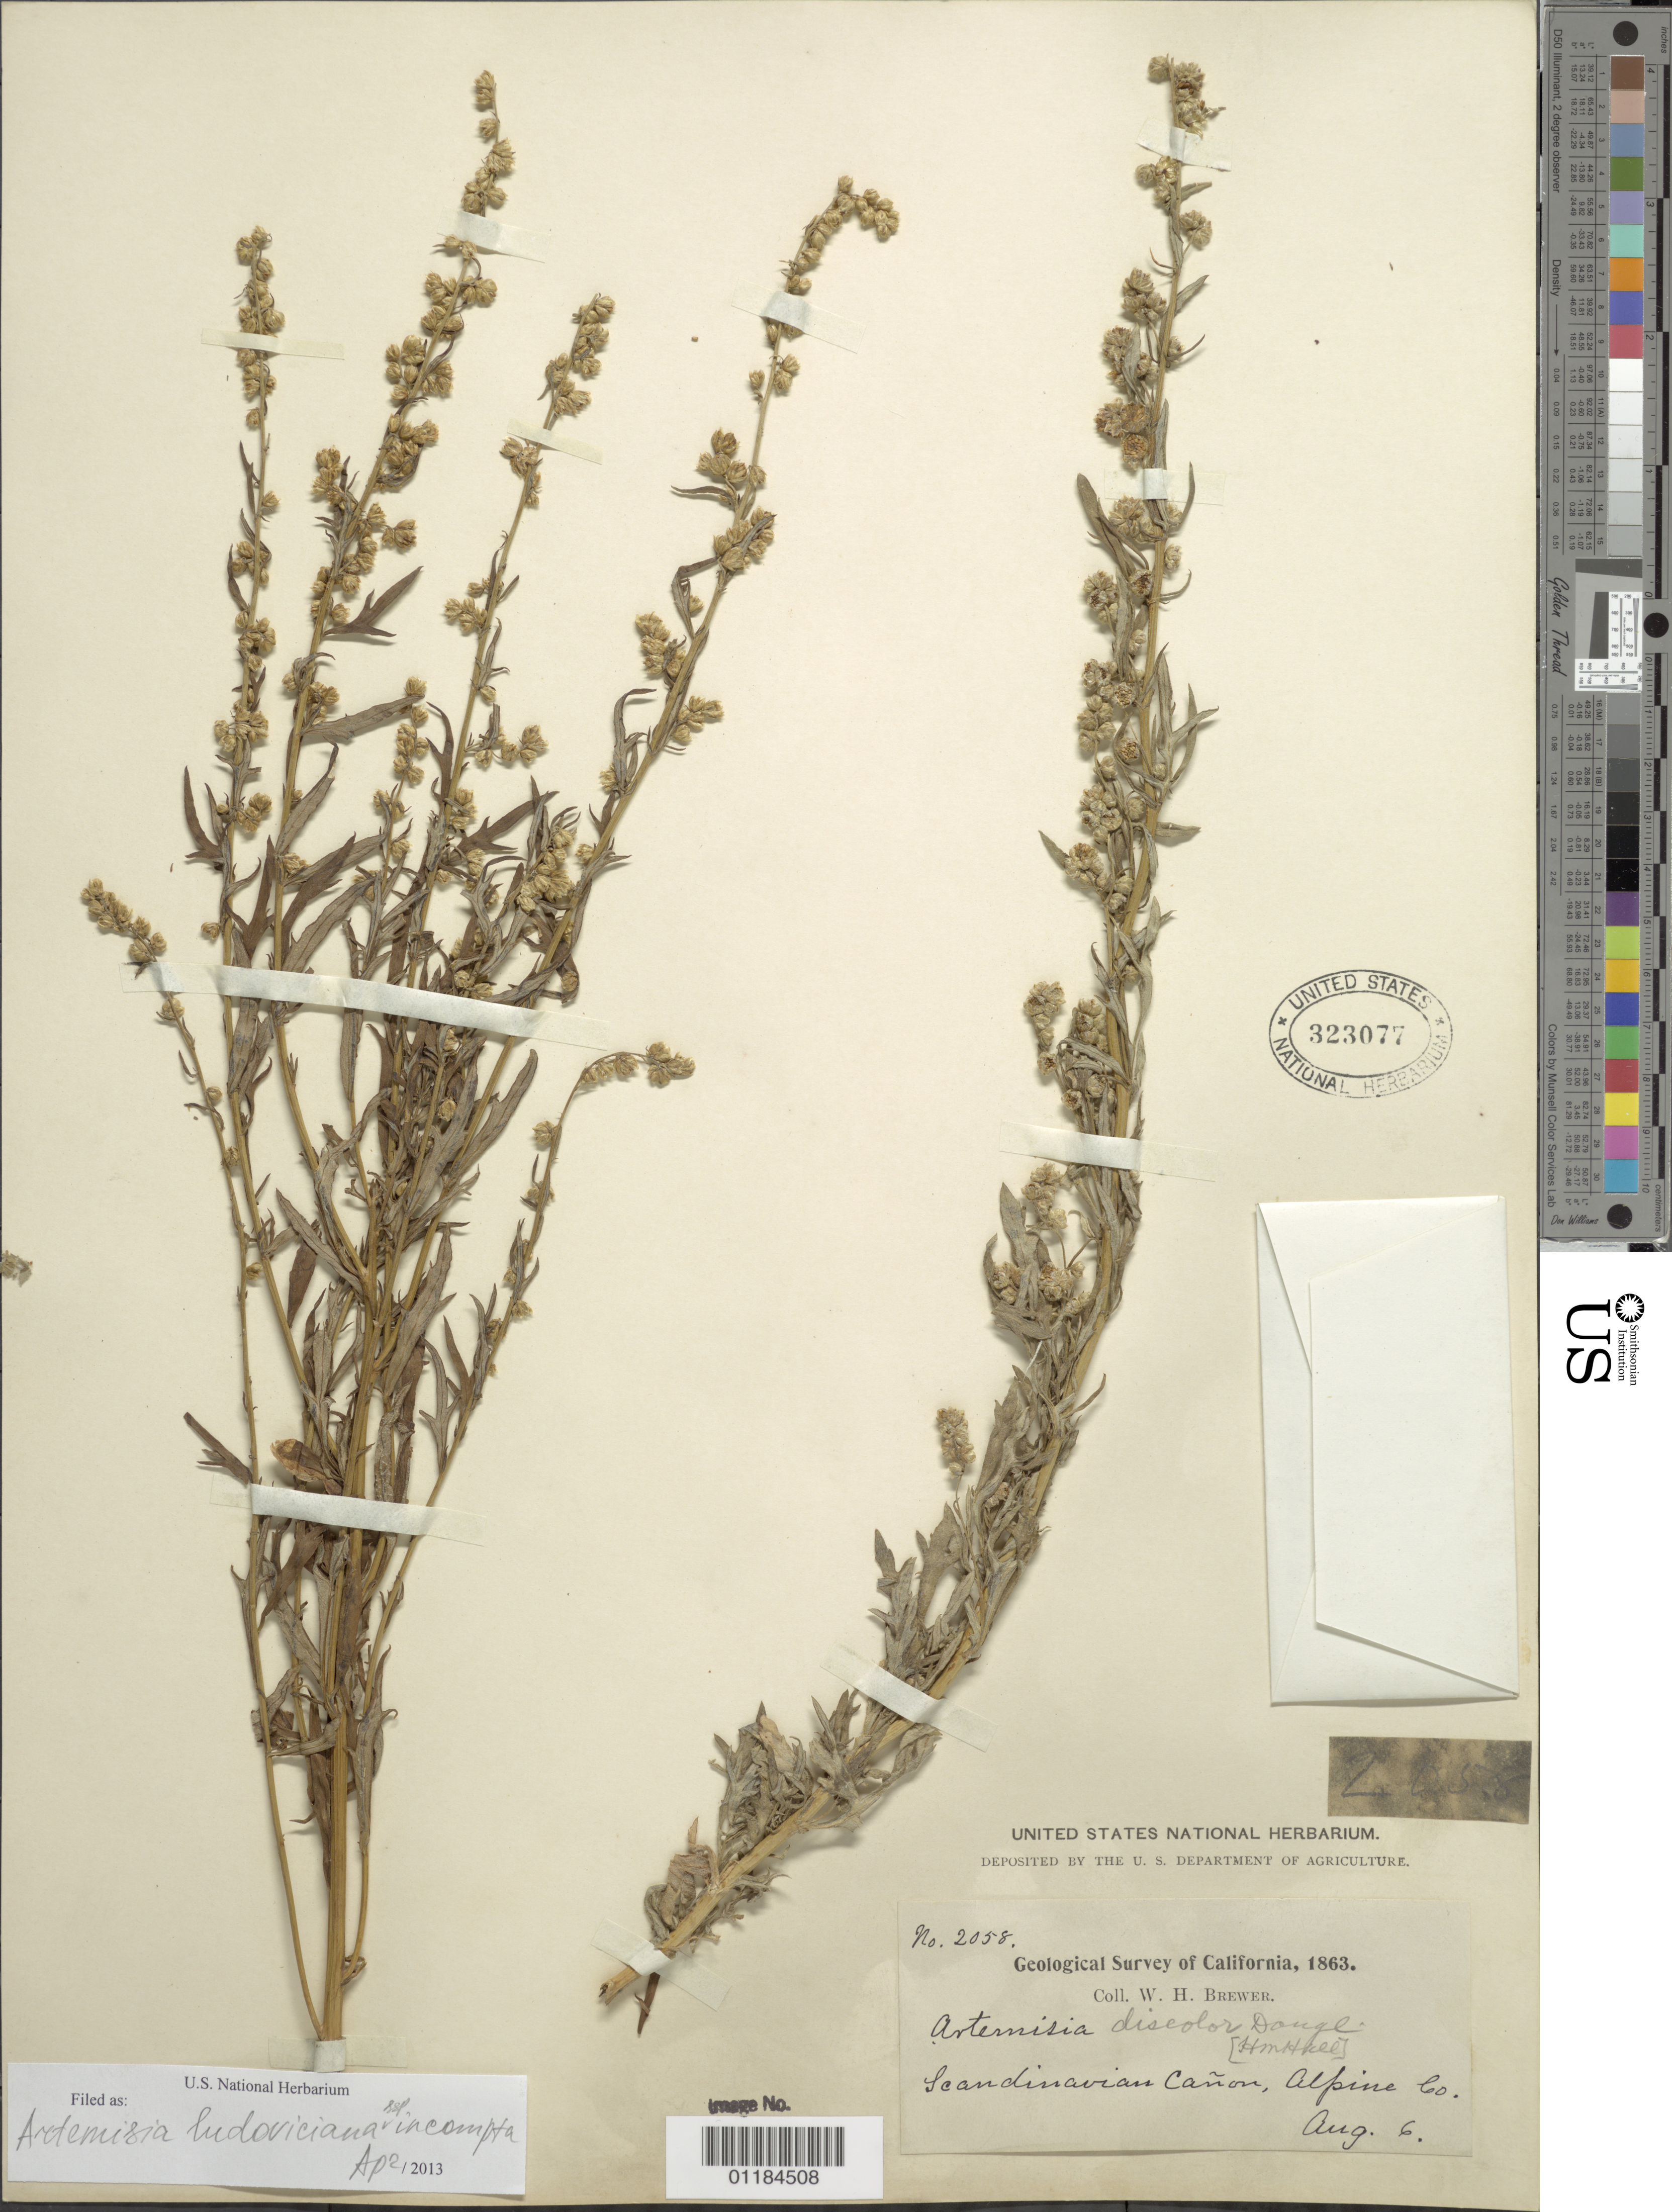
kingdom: Plantae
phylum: Tracheophyta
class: Magnoliopsida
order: Asterales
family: Asteraceae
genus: Artemisia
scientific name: Artemisia ludoviciana subsp. incompta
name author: (Nutt.) D.D. Keck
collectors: W. H. Brewer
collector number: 2058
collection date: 1863-08-06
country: United States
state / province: California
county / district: Alpine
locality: Scandinavian Canyon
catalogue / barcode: US 323077